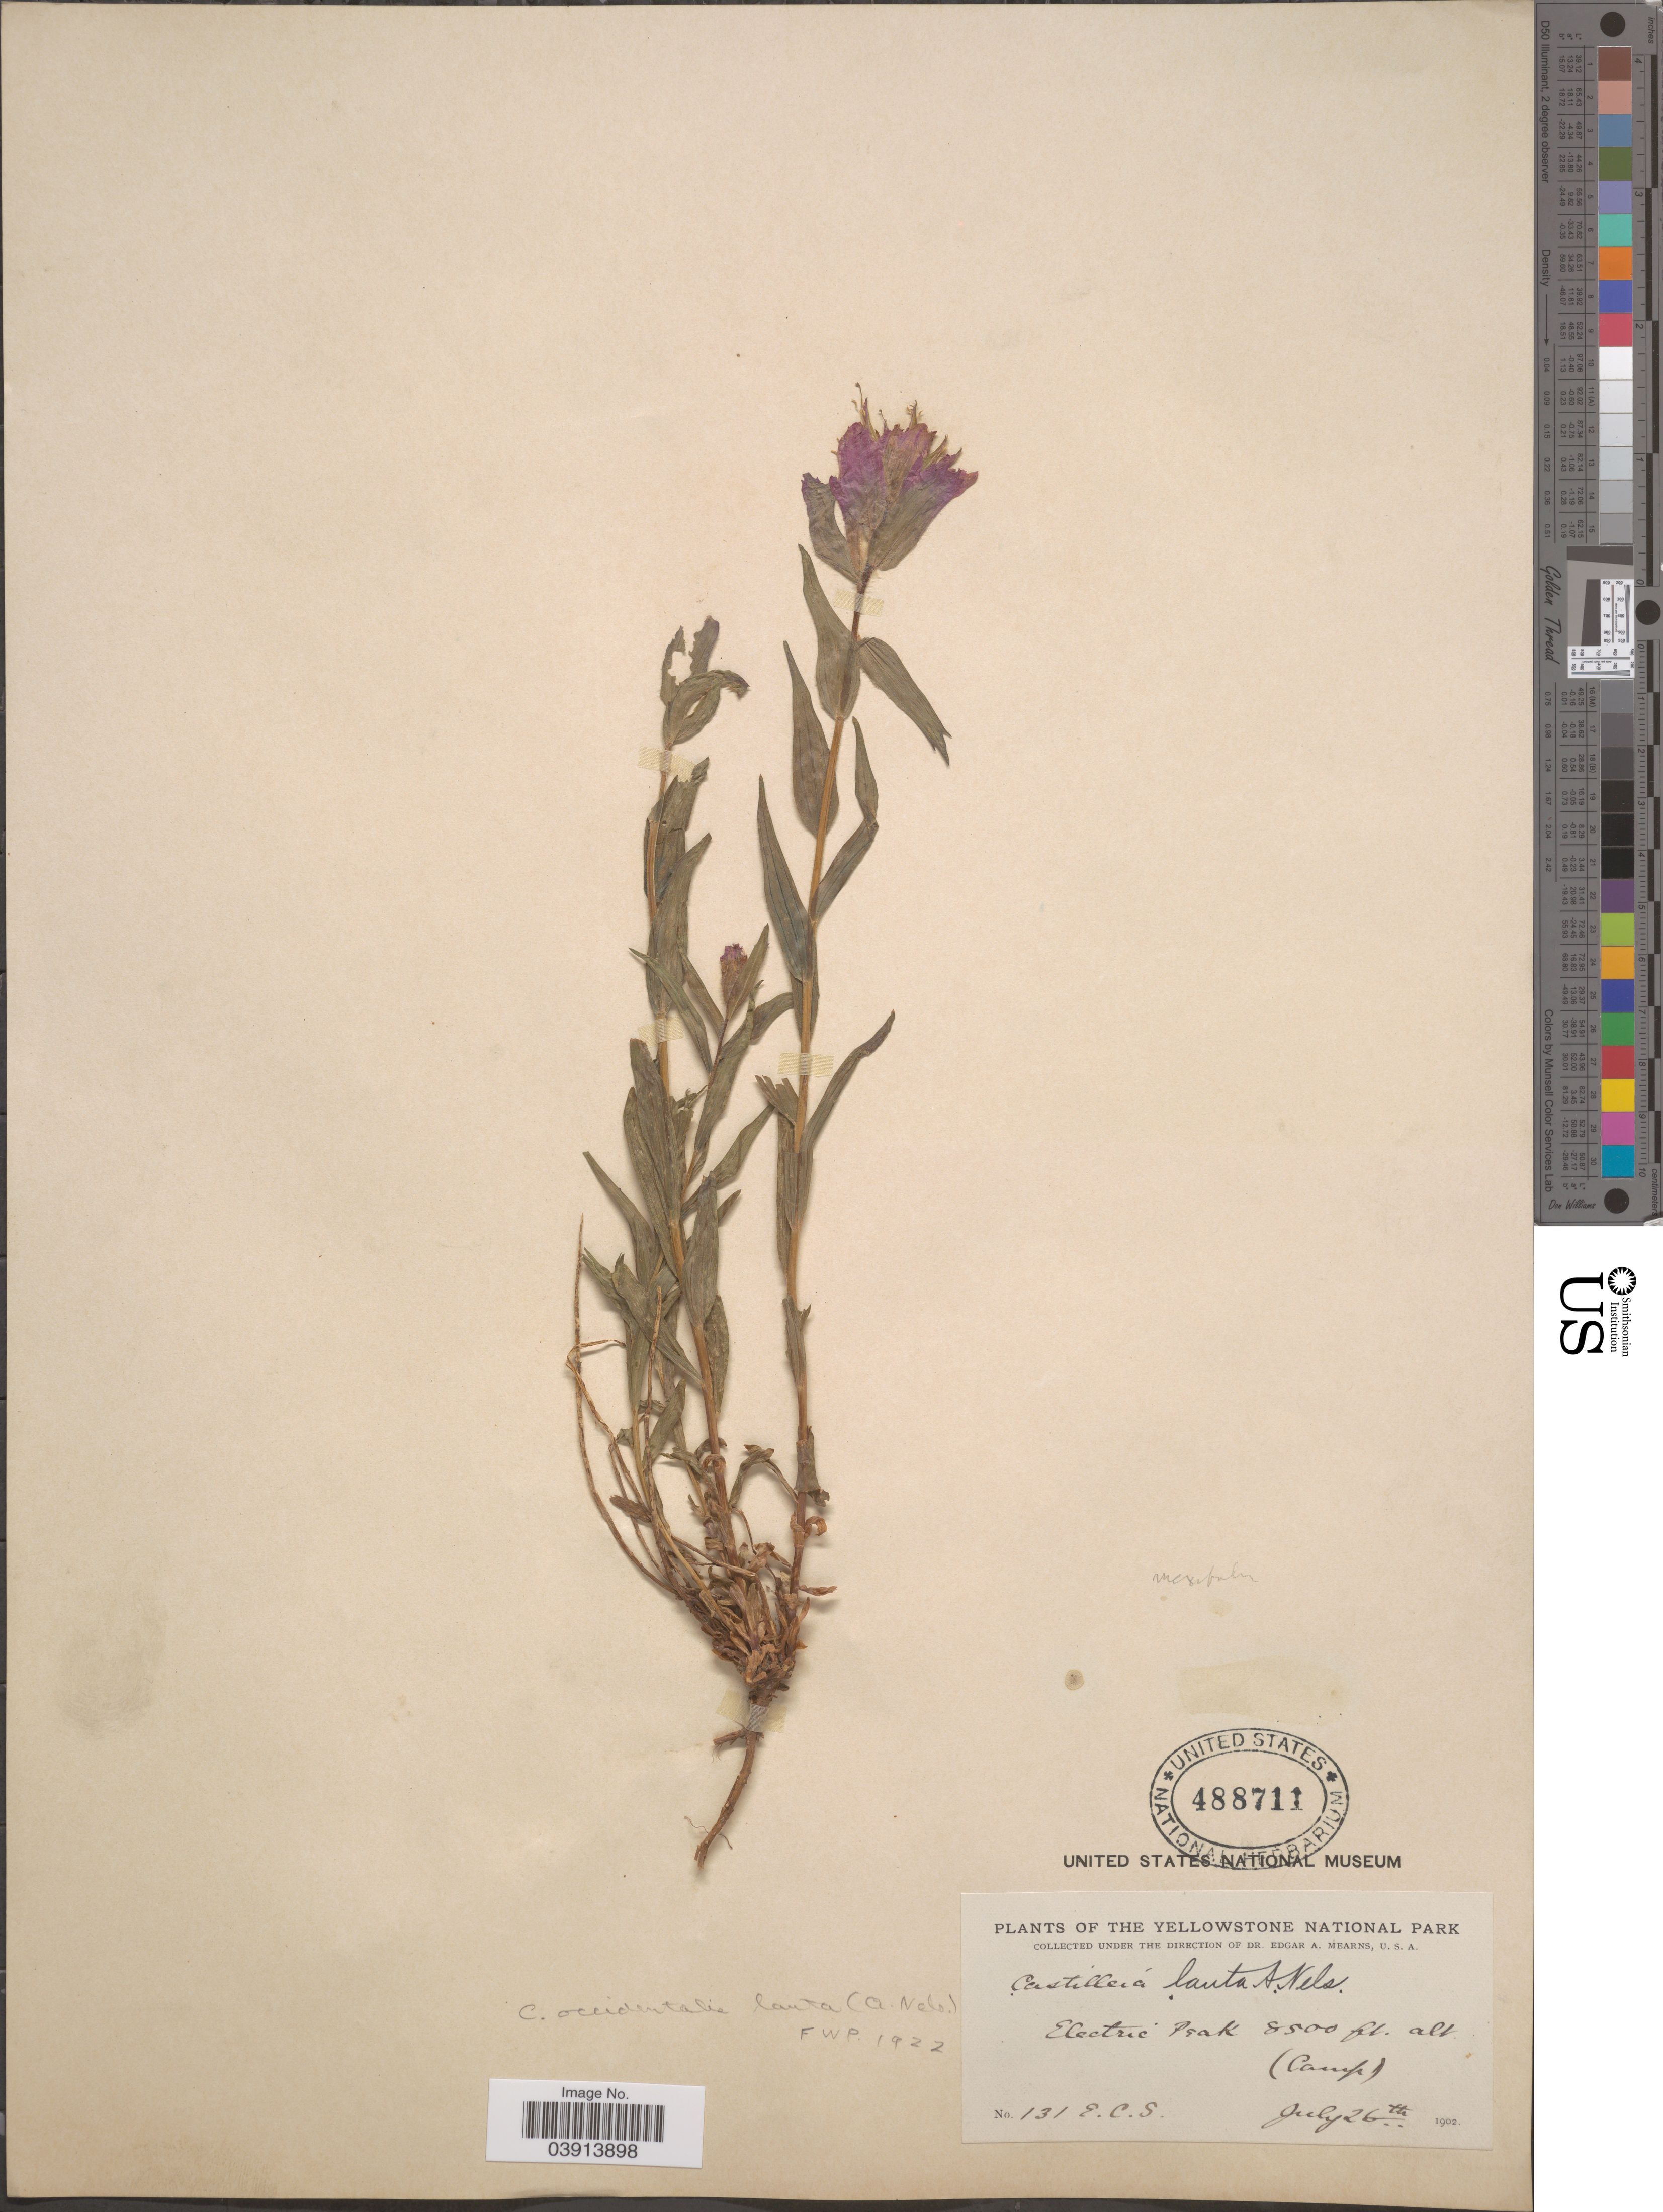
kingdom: Plantae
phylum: Tracheophyta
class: Magnoliopsida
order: Lamiales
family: Orobanchaceae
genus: Castilleja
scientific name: Castilleja rhexiifolia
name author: Rydb.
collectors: E. C. Smith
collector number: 131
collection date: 1902-07-26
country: United States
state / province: Montana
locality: The Yellowstone National Park. Electric Peak (Camp).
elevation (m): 2591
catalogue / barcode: US 488711